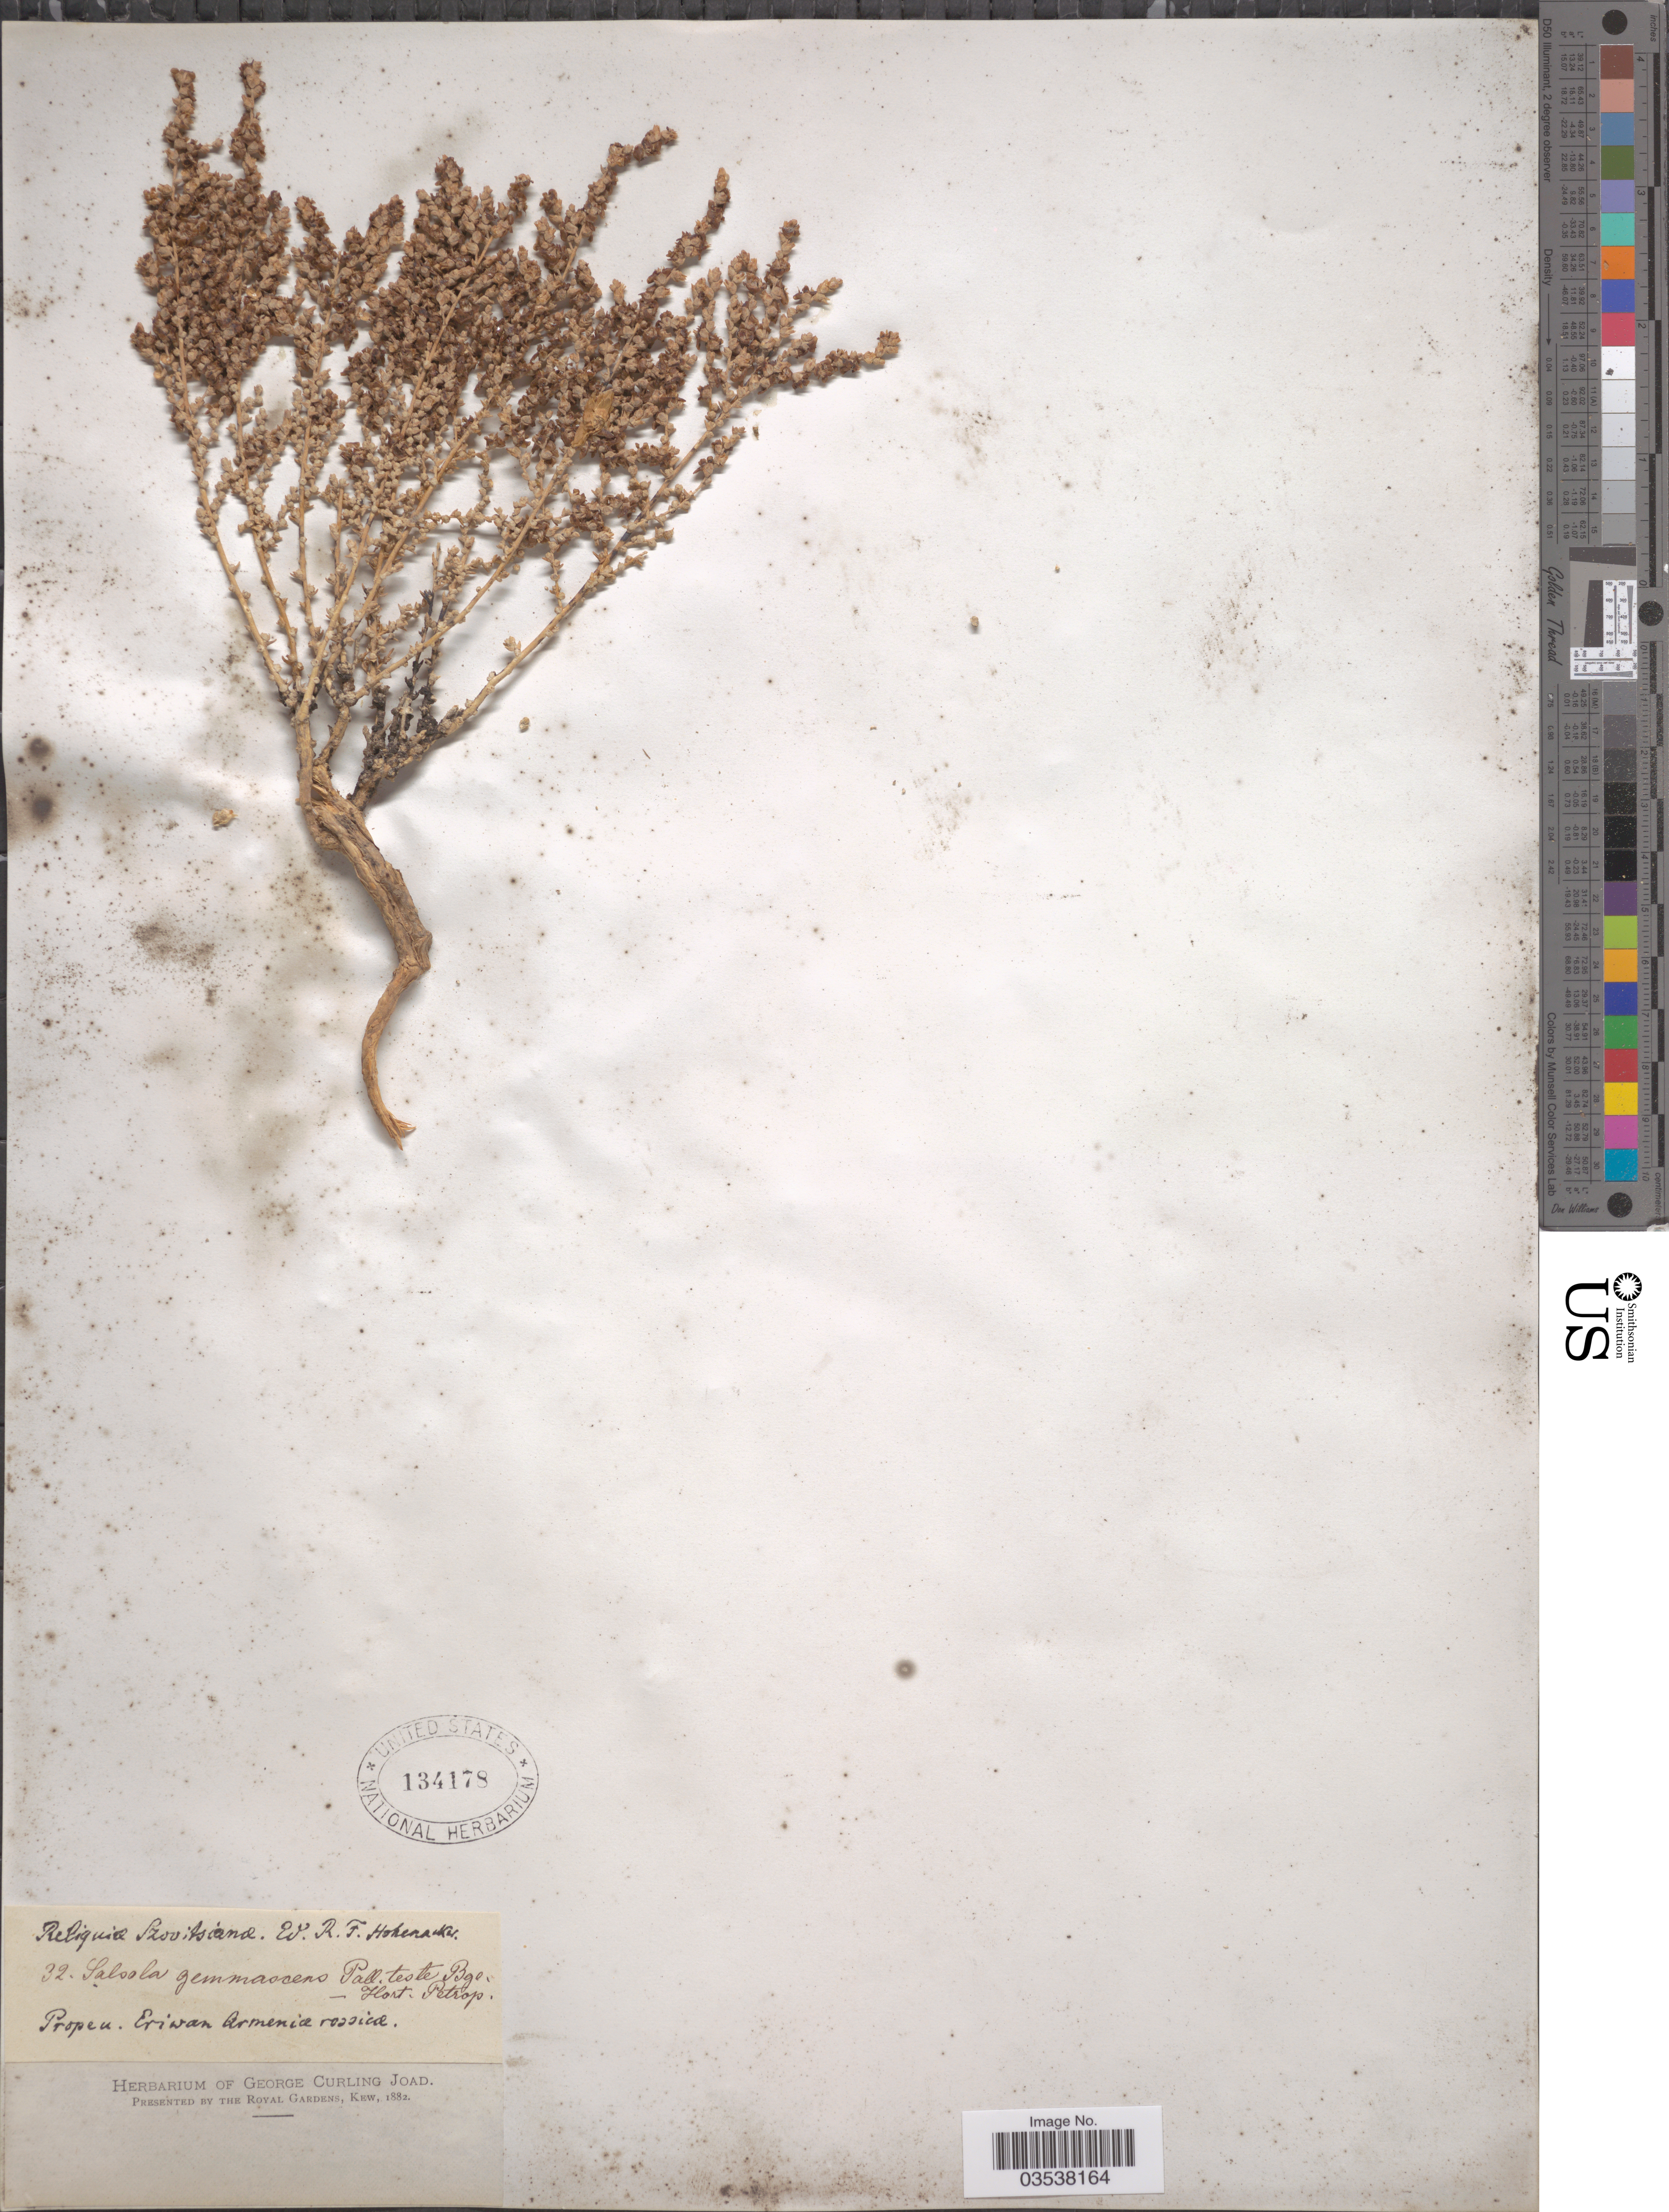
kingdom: Plantae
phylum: Tracheophyta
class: Magnoliopsida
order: Caryophyllales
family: Amaranthaceae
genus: Caroxylon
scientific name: Caroxylon gemmascens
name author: (Pall.) Tzvelev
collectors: R. F. Hohenacker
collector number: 32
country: Armenia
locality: Propen [interpreted]. Eriwan Armeniæ rossicæ.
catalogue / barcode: US 134178